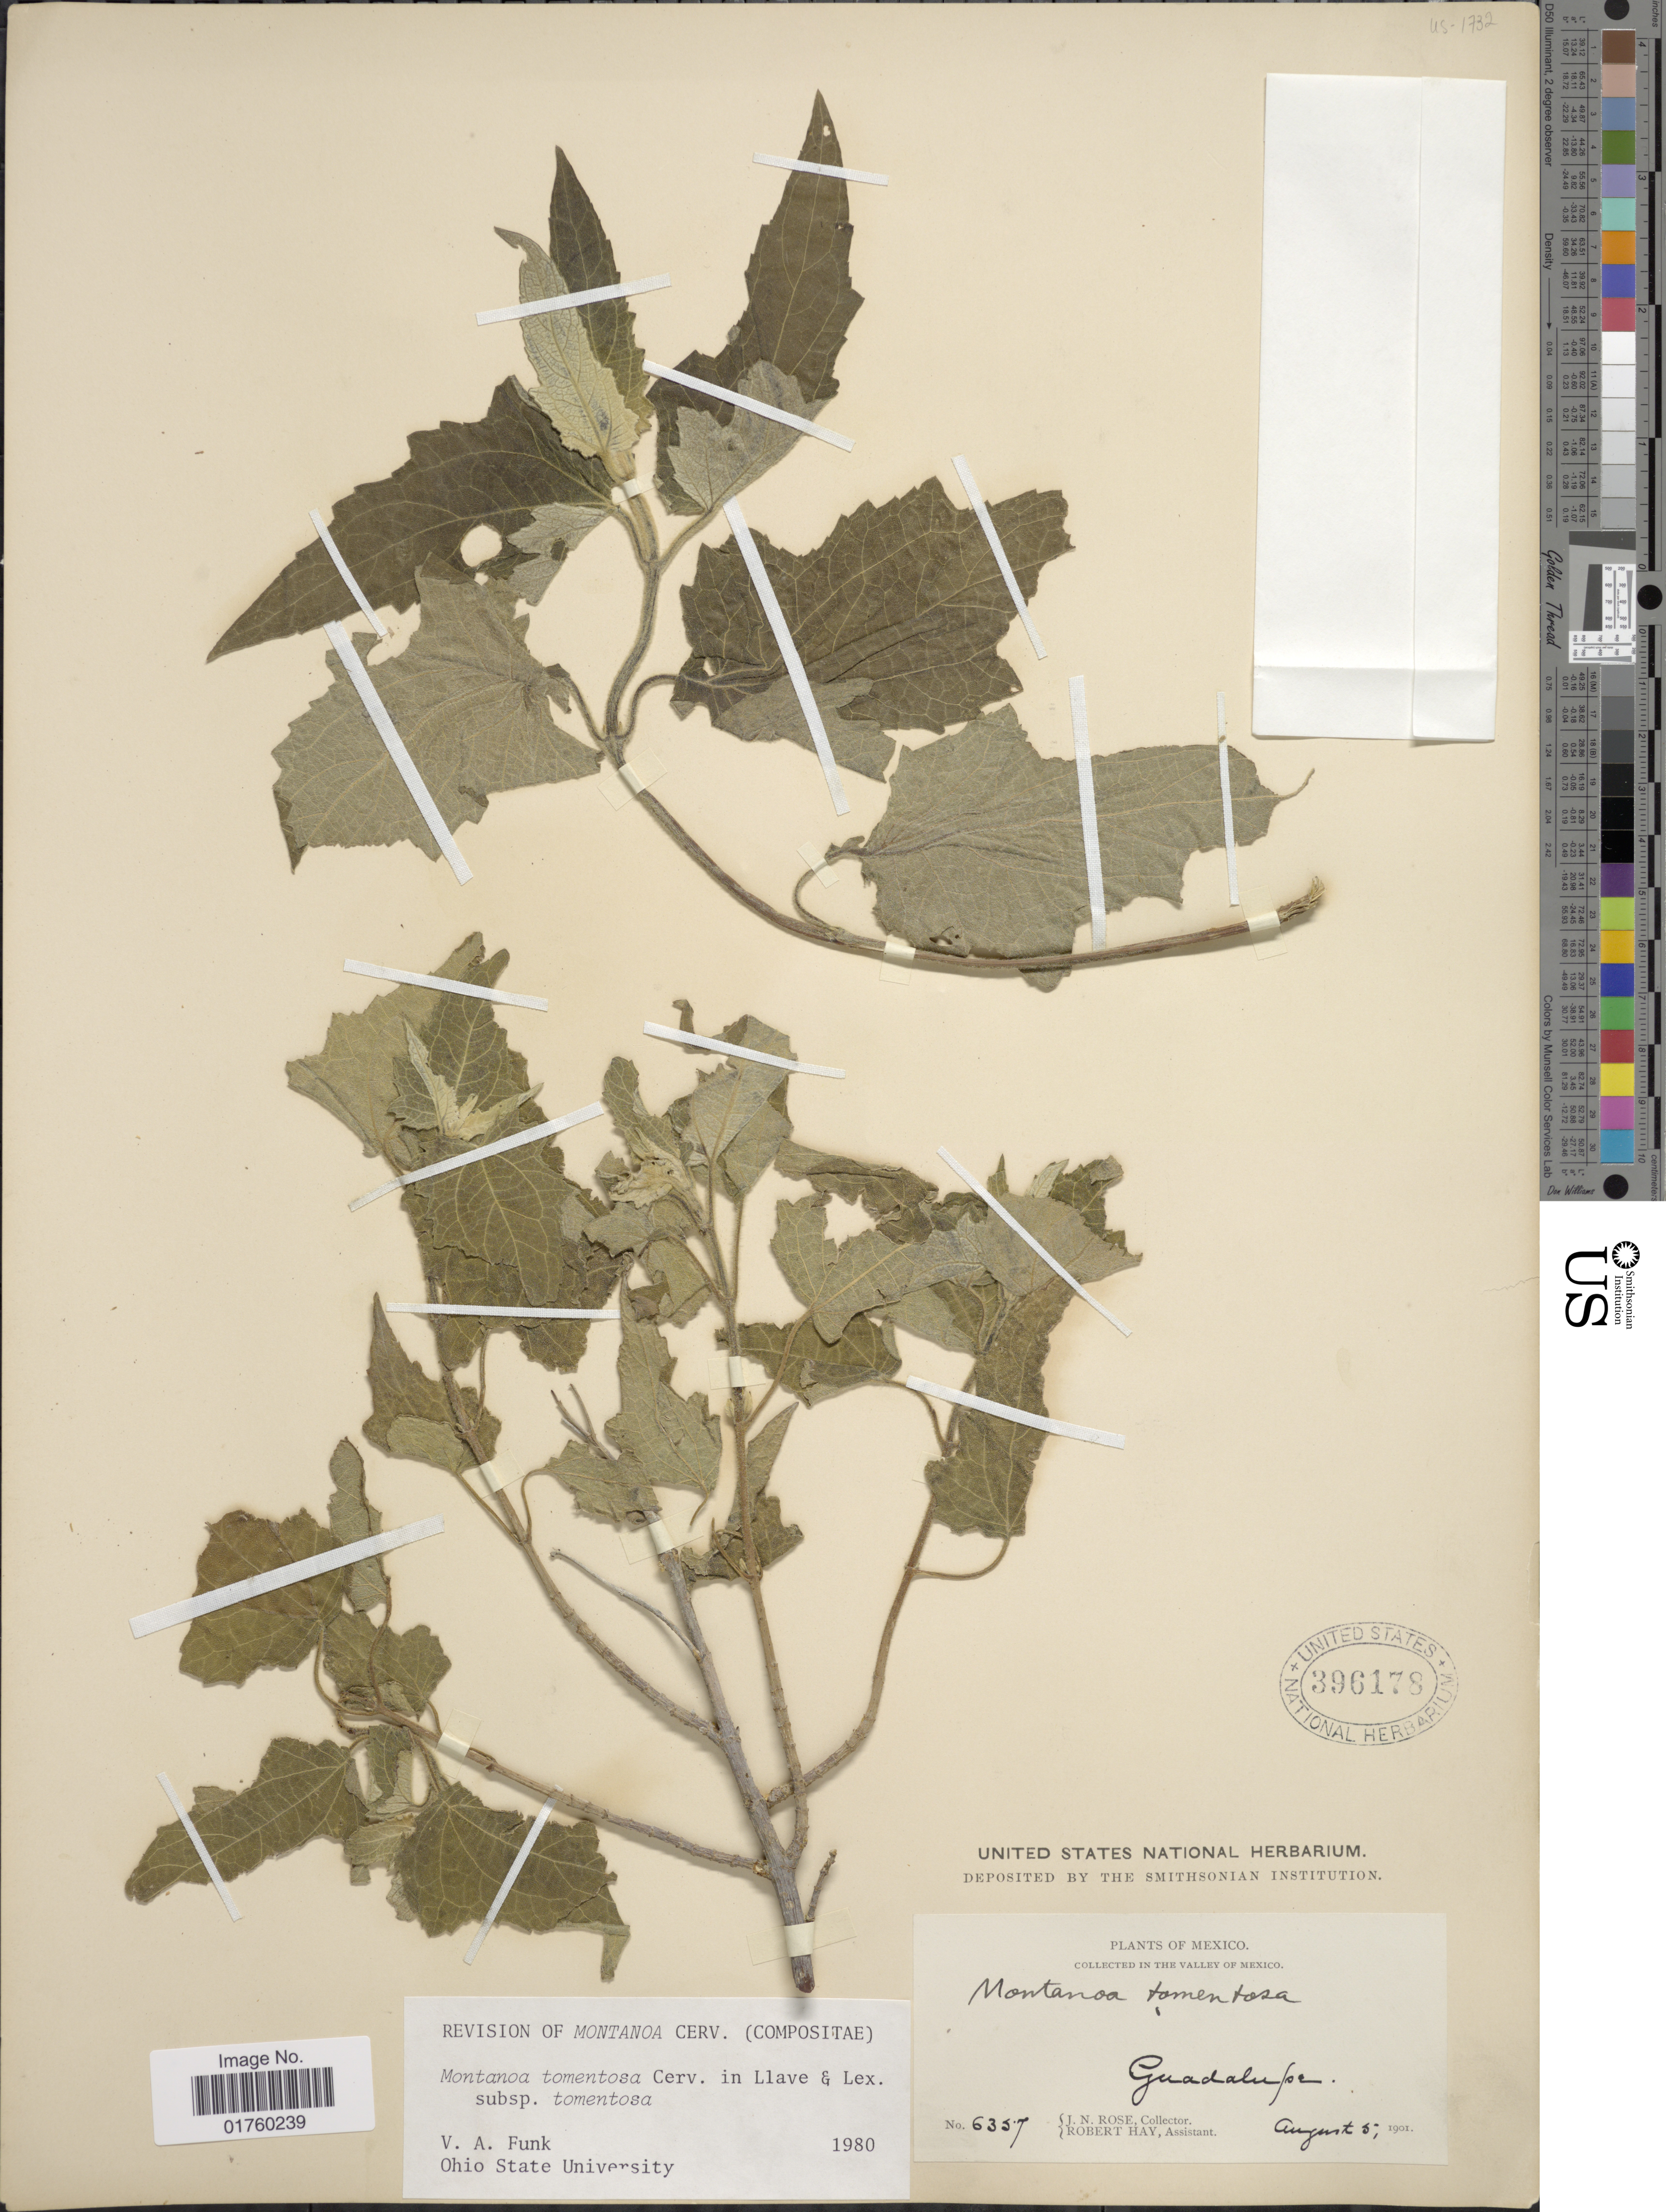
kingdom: Plantae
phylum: Tracheophyta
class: Magnoliopsida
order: Asterales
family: Asteraceae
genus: Montanoa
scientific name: Montanoa tomentosa subsp. tomentosa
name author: Cerv.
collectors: J. N. Rose & R. Hay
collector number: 6357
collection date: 1901-08-05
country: Mexico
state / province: Baja California Sur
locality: In the Valley of Mexico, Guadalupe.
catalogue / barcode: US 396178